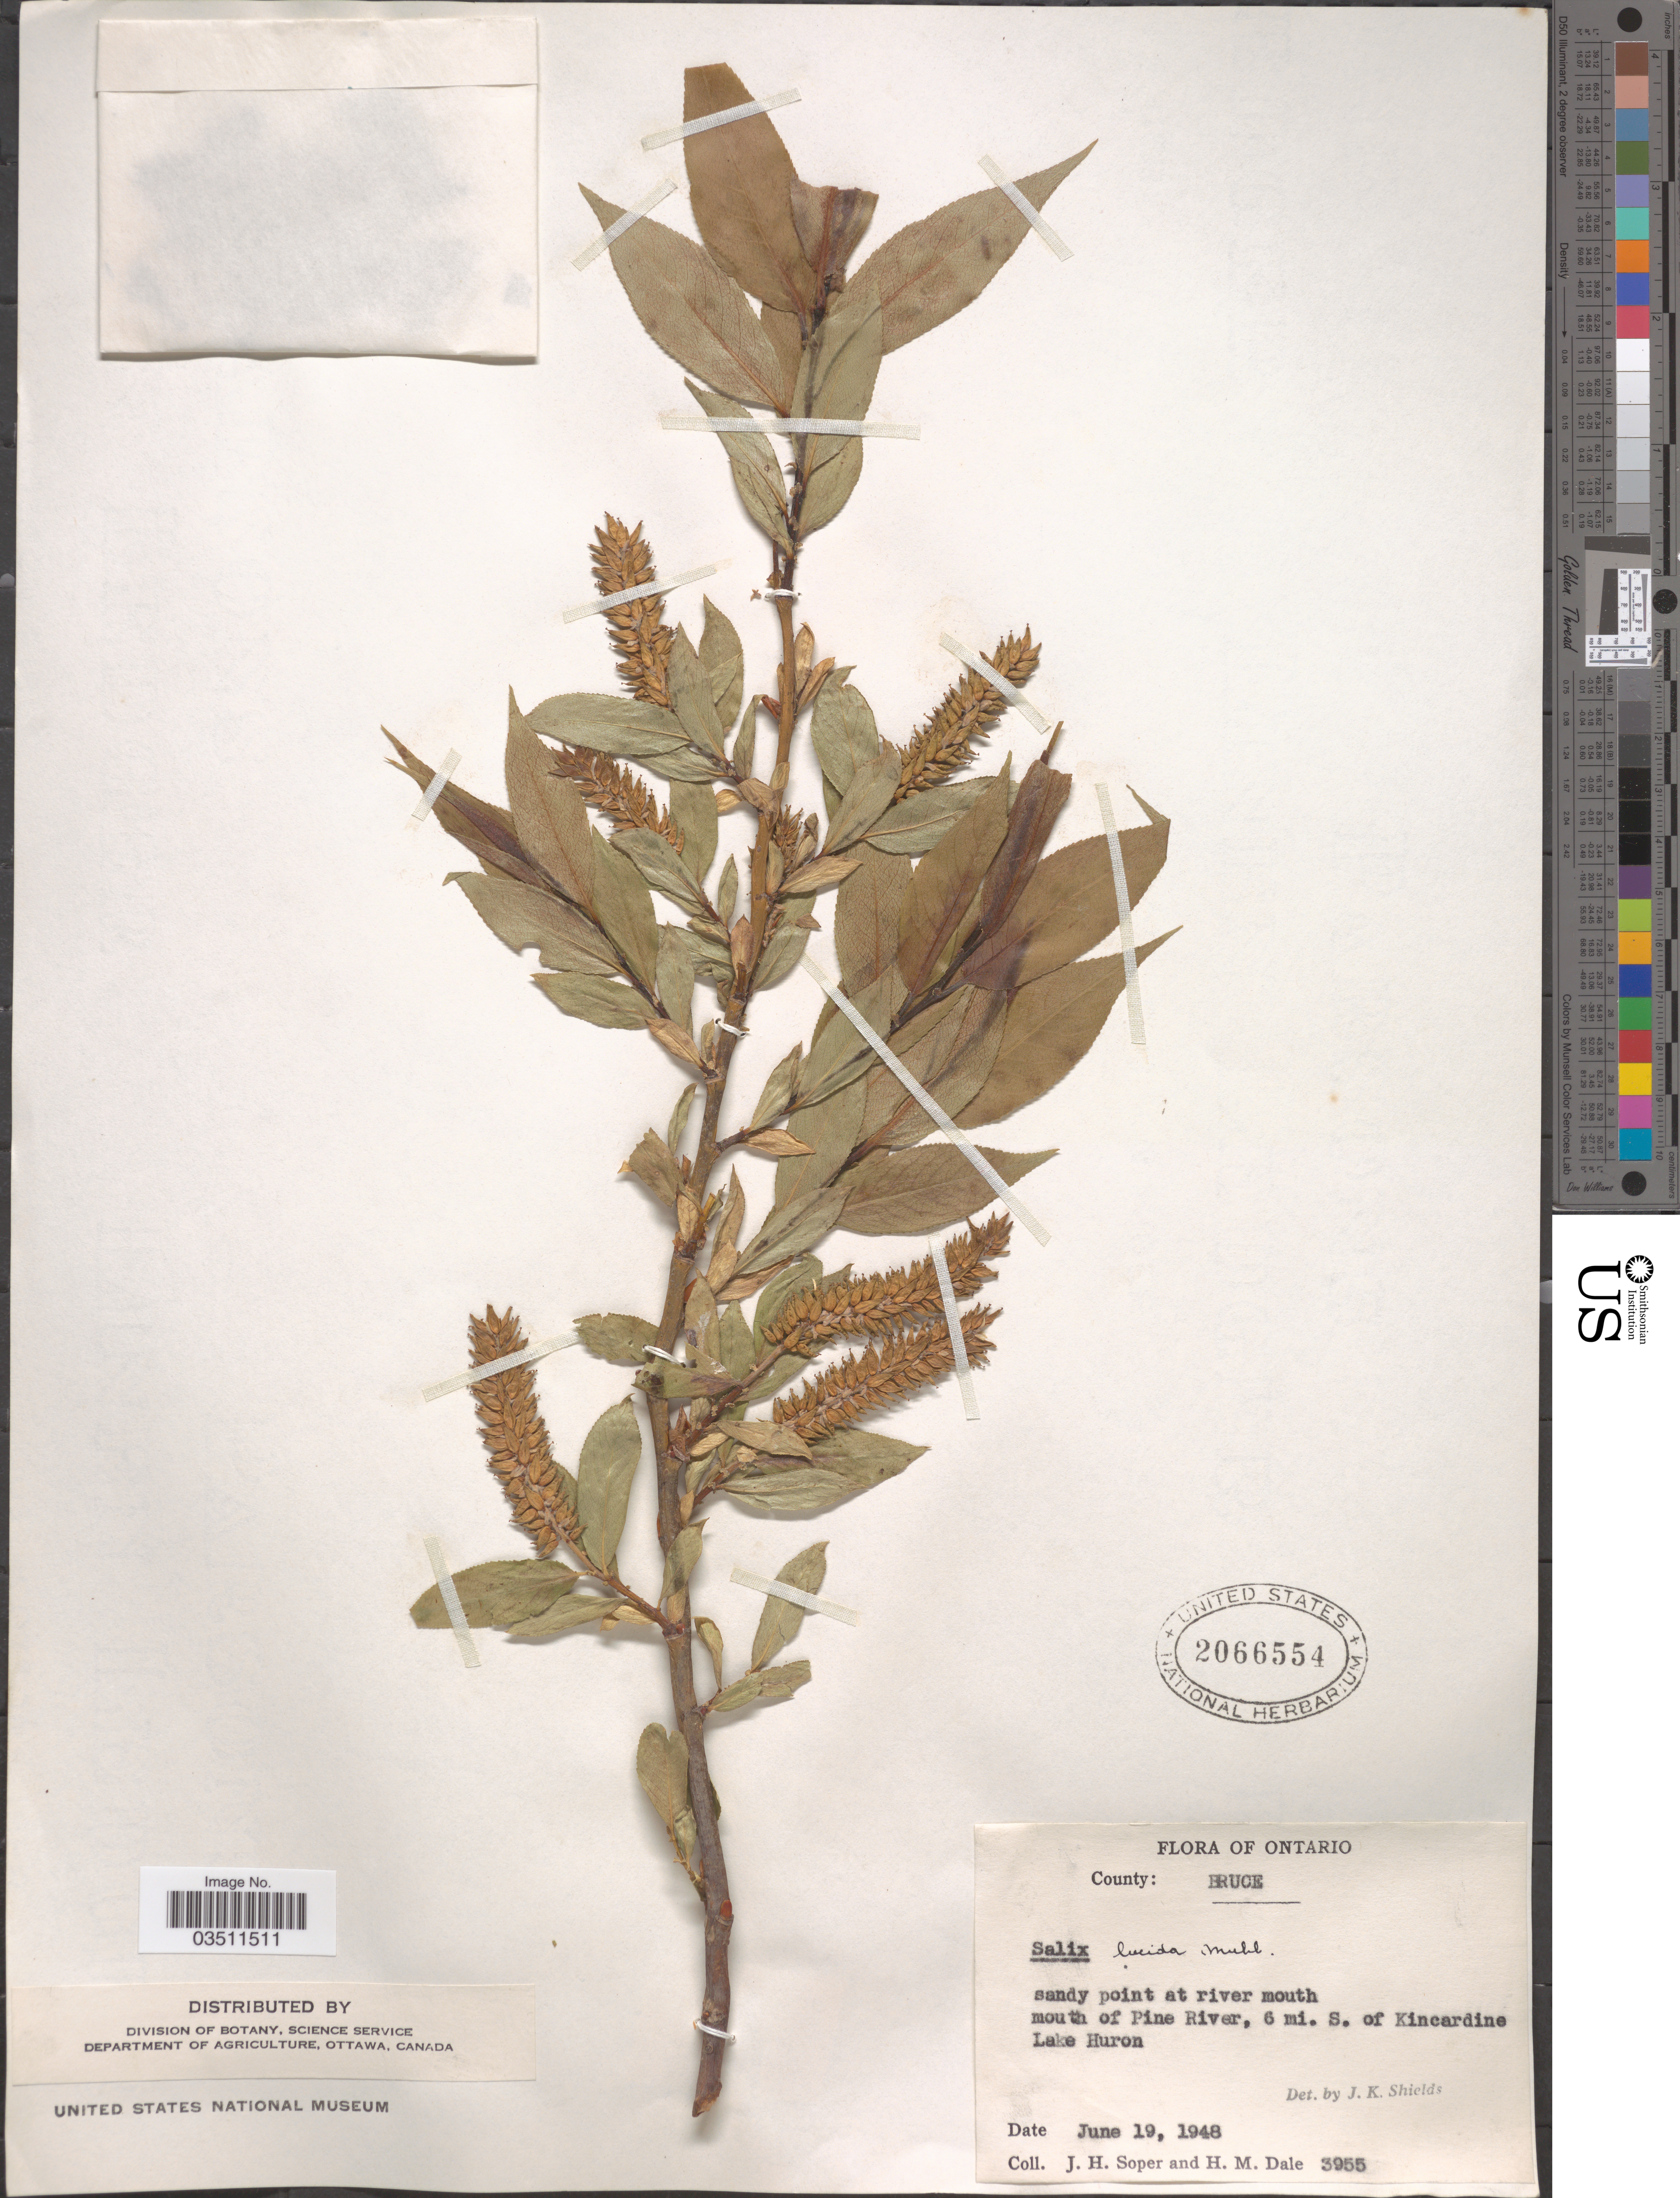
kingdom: Plantae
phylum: Tracheophyta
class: Magnoliopsida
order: Malpighiales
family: Salicaceae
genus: Salix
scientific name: Salix lucida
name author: Muhl.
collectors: J. H. Soper & H. M. Dale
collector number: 3955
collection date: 1948-06-19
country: Canada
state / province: Ontario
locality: County: Bruce. Sandy point at river mouth, mouth of Pine River, 6 mi. S. of Kincardine Lake Huron.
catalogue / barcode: US 2066554